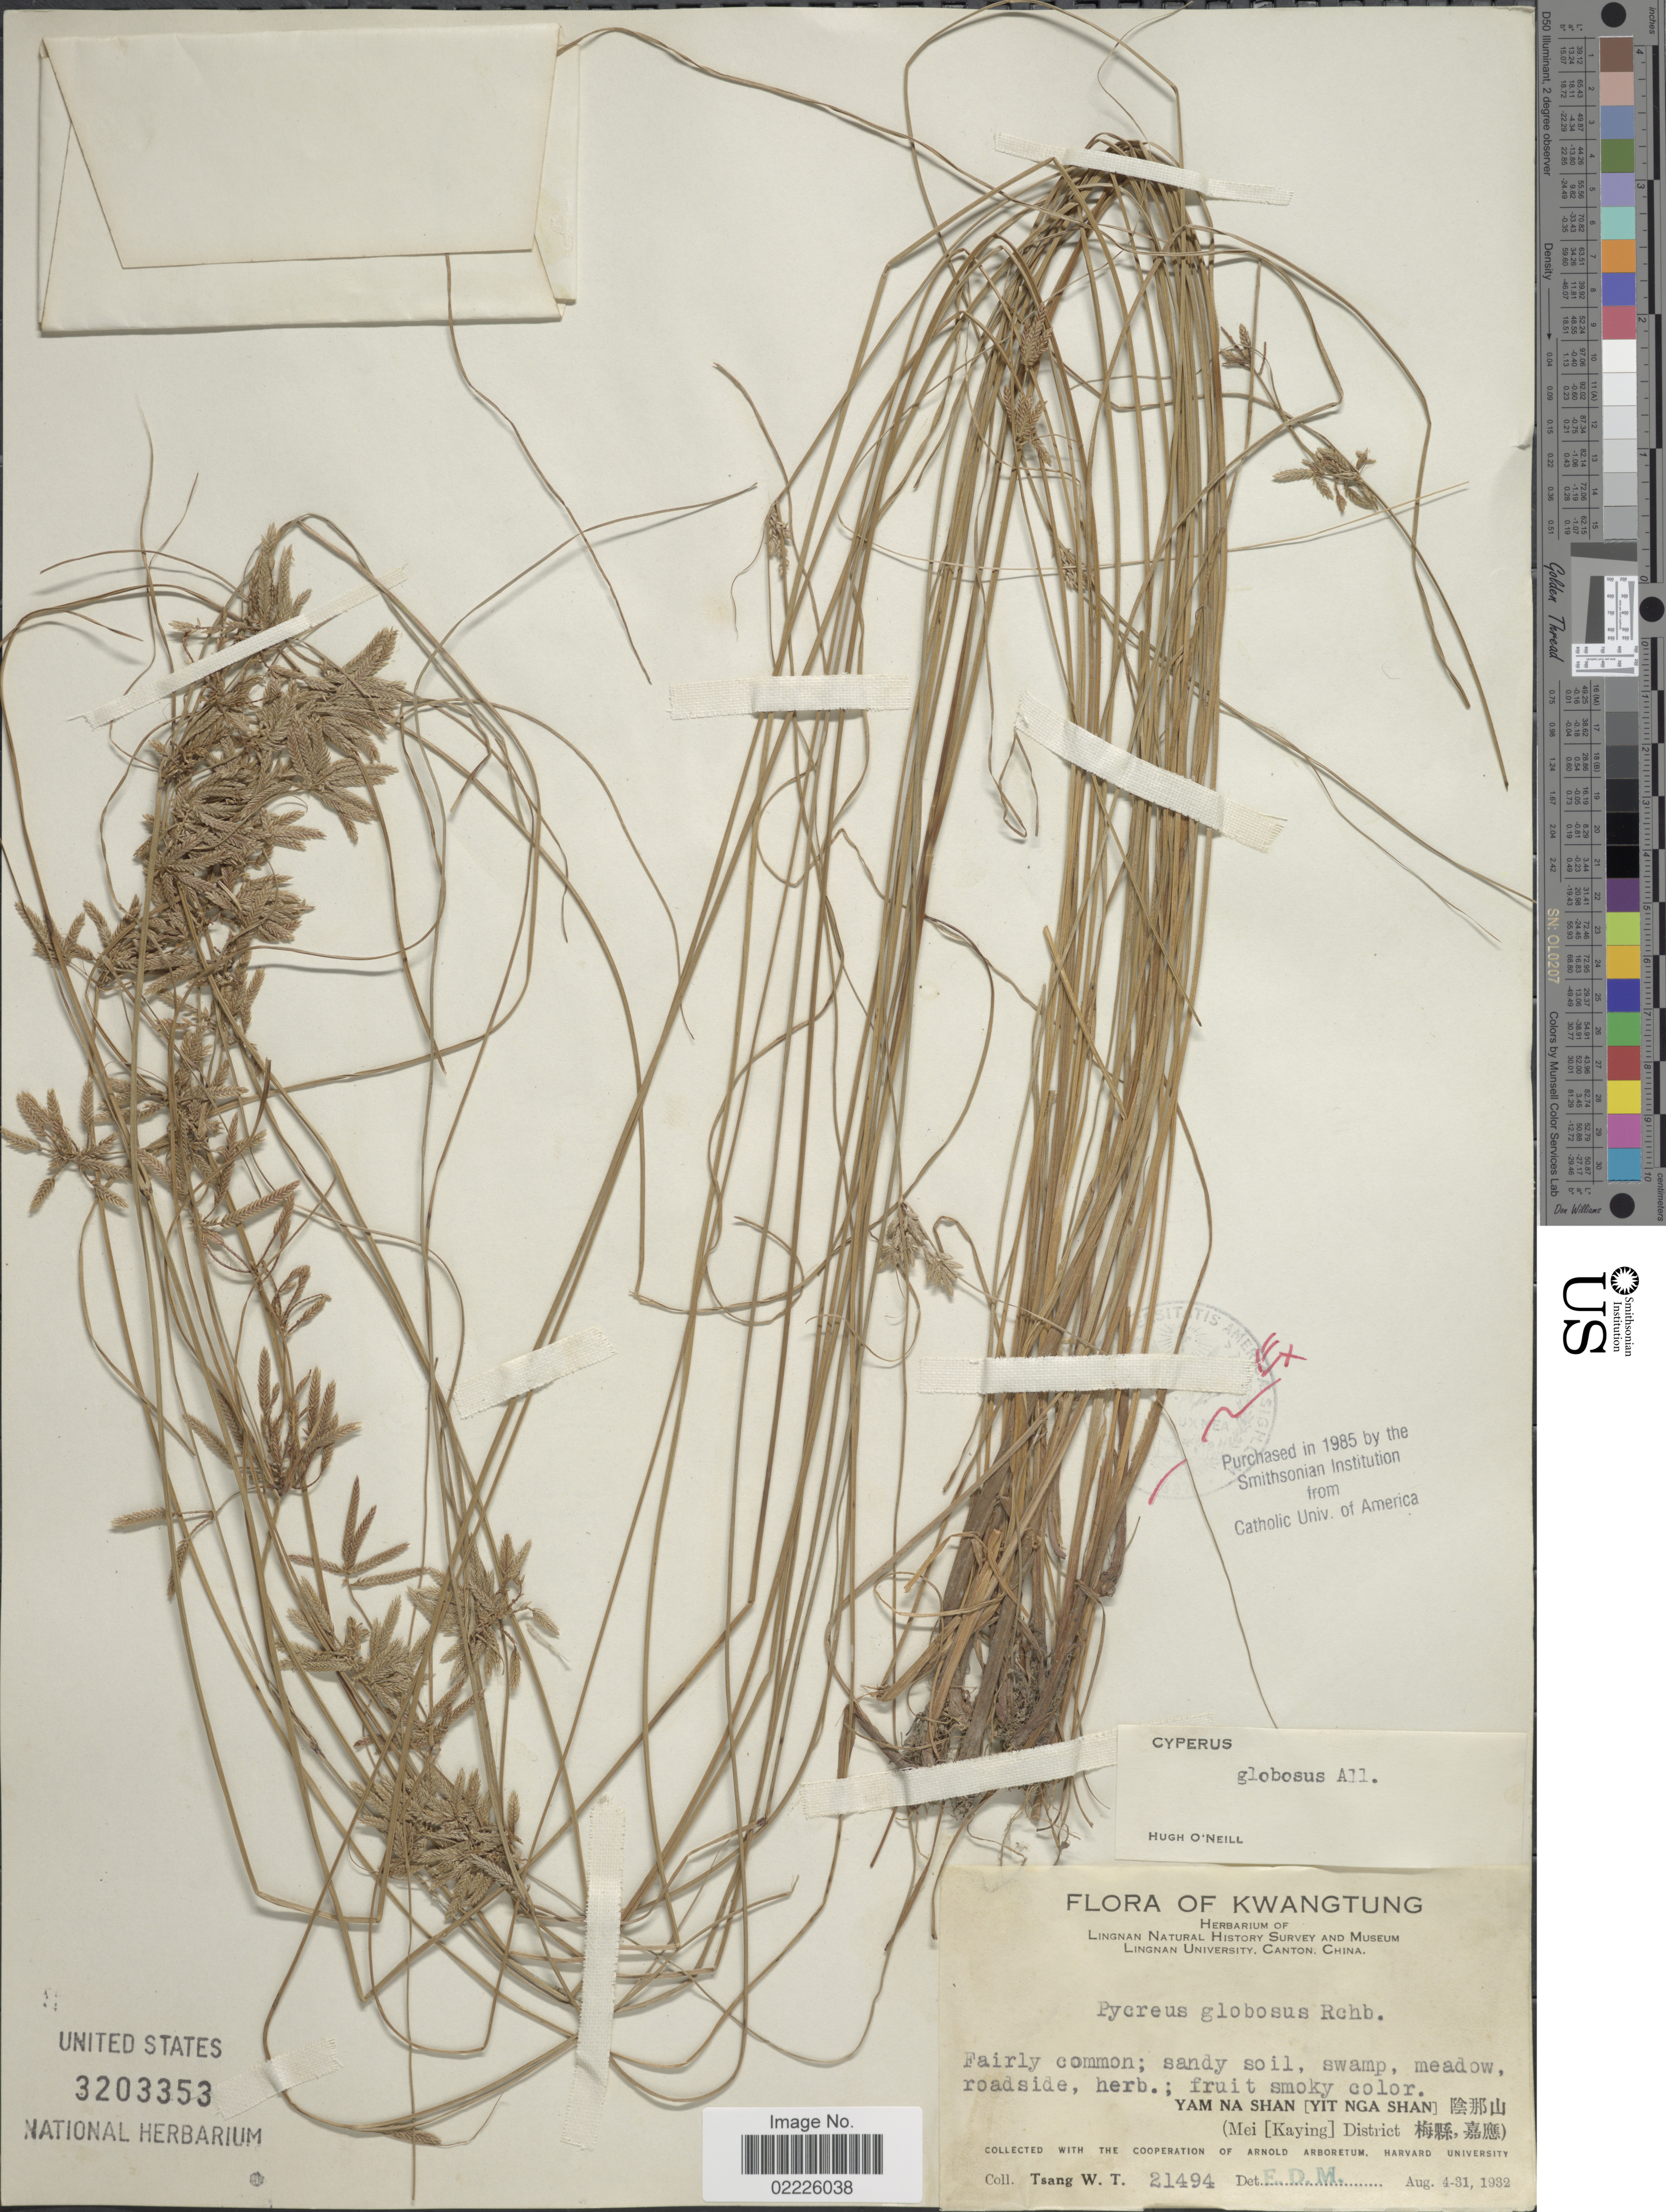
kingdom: Plantae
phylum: Tracheophyta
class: Liliopsida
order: Poales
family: Cyperaceae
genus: Cyperus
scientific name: Cyperus flavidus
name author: Retz.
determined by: Strong, Mark T., (BOT), Smithsonian Institution - National Museum of Natural History (UNITED STATES)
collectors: W. T. Tsang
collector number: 21494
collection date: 1932-08-04/1932-08-31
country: China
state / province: Guangdong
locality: Yam Na Shan [Yit Nga Shan] (Mei [Kaying] District), Kwangtung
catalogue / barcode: US 3203353